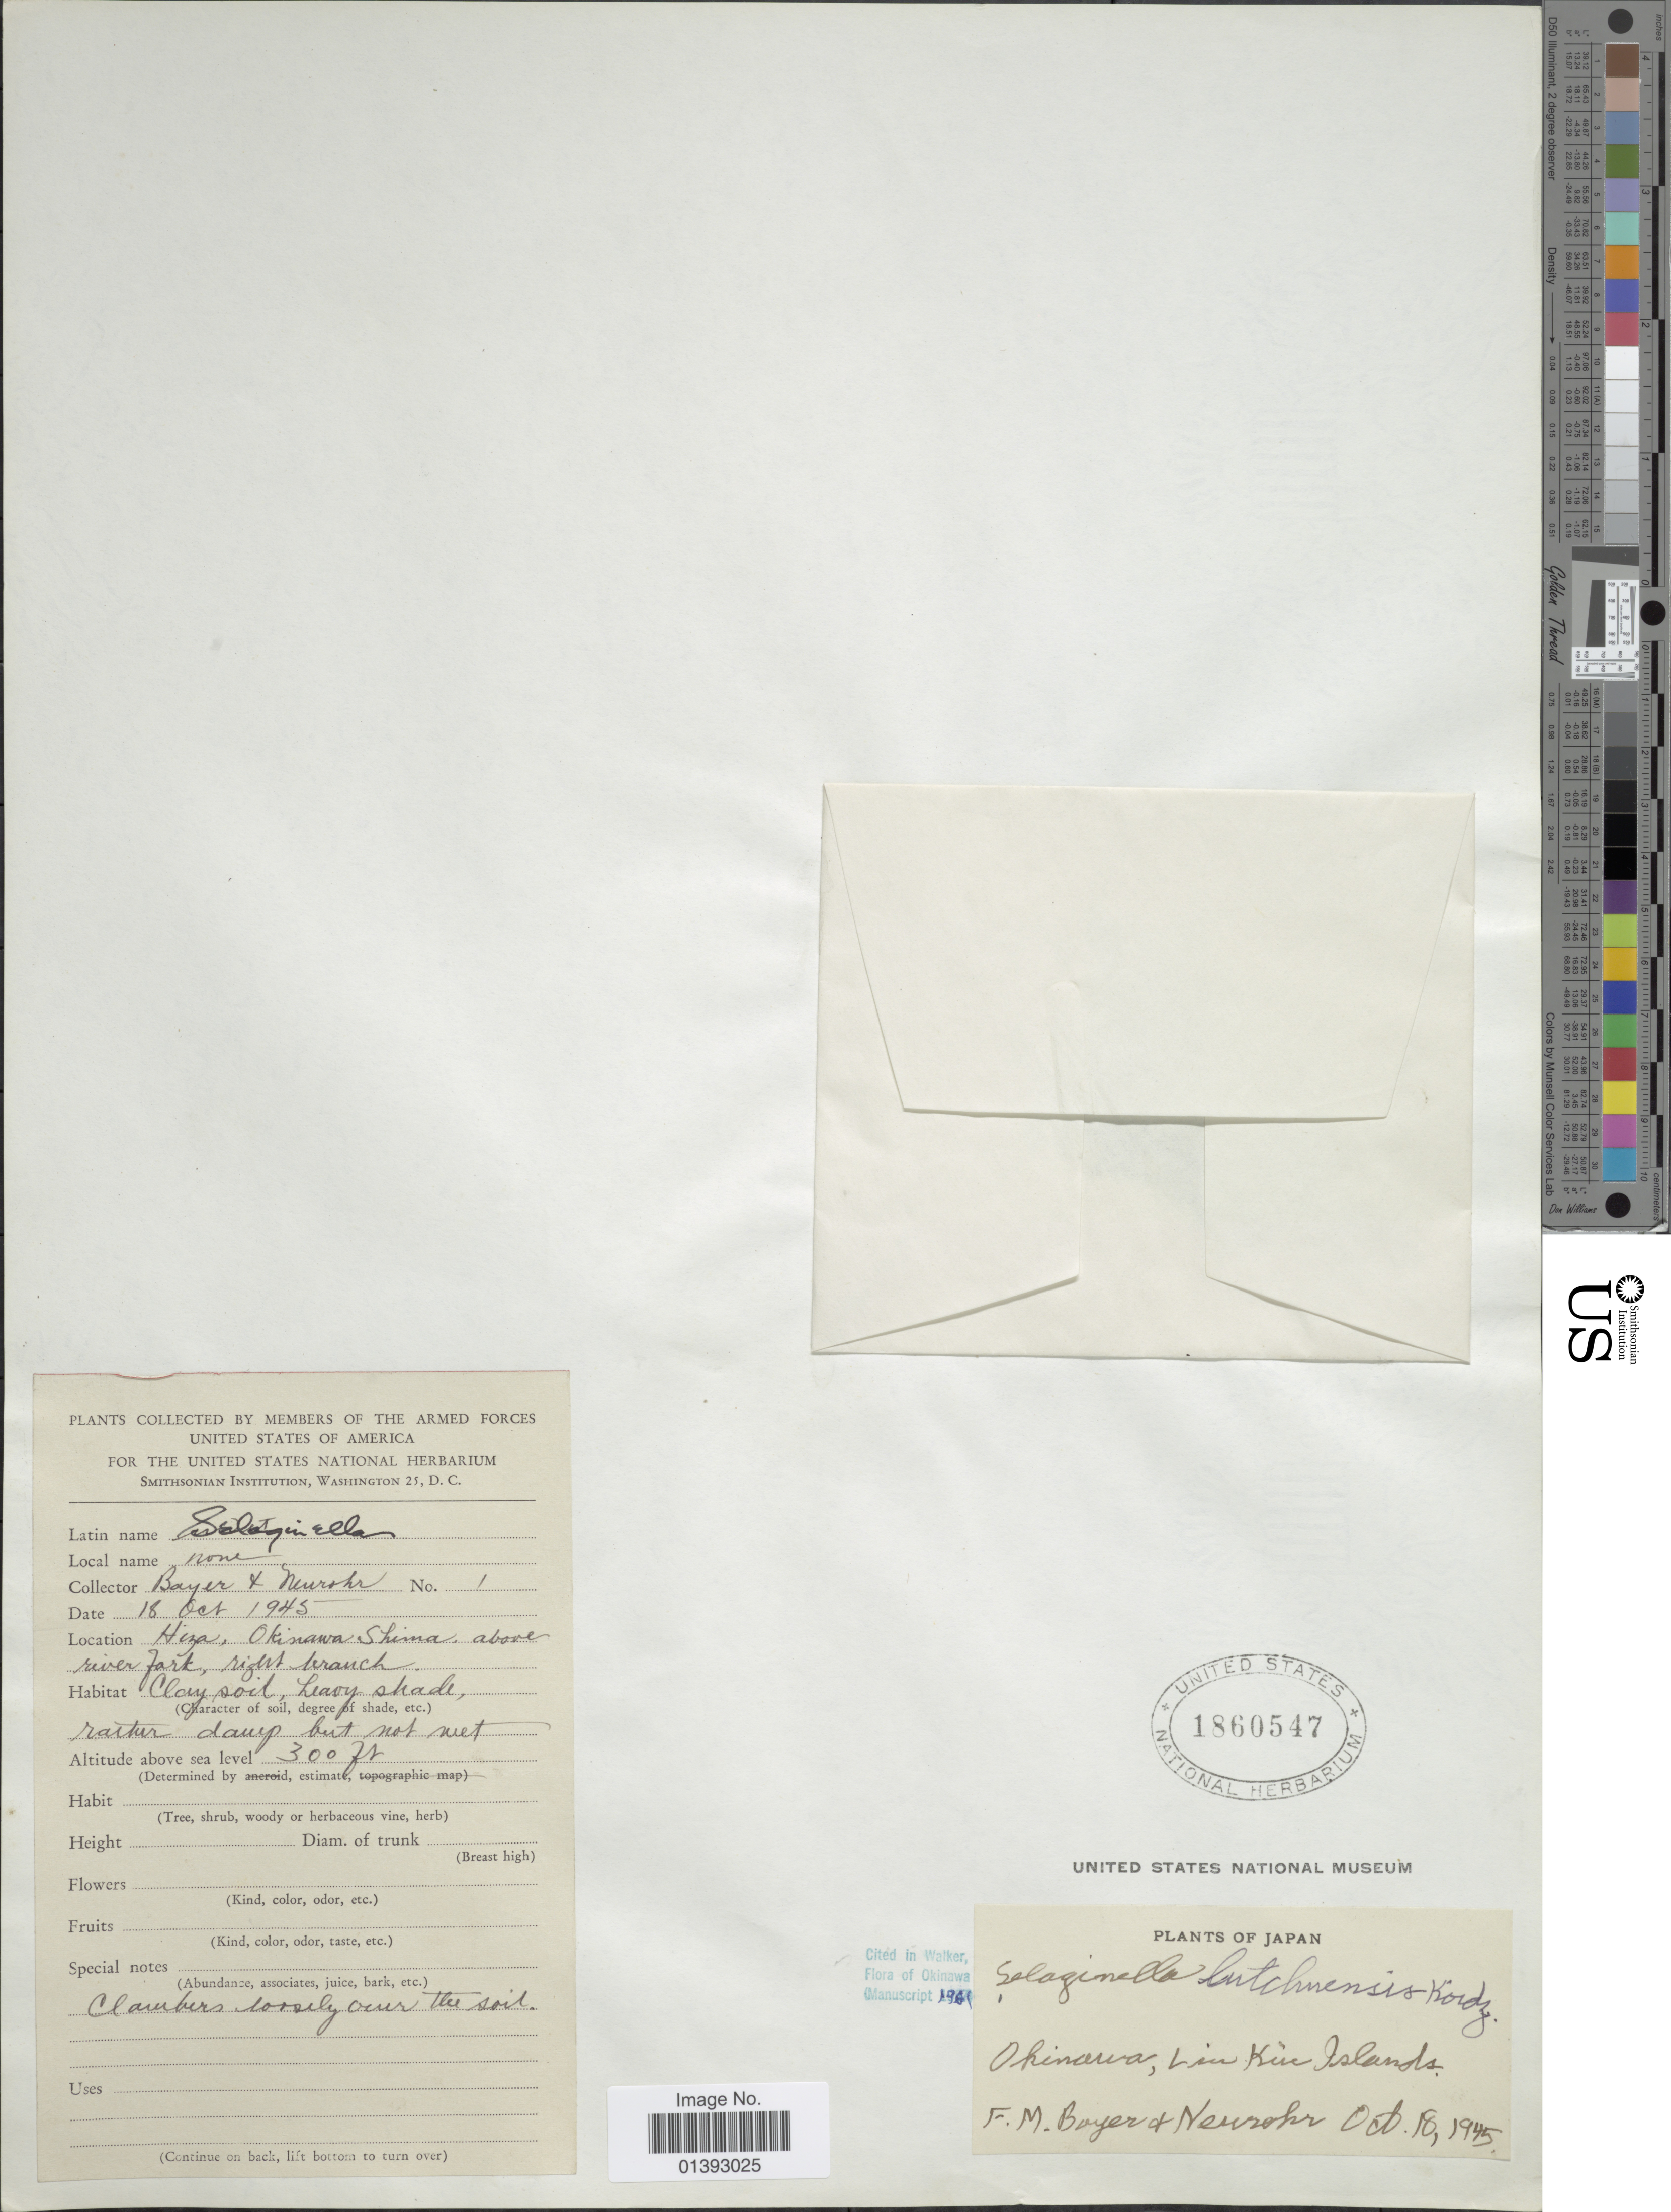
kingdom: Plantae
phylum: Tracheophyta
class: Lycopodiopsida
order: Selaginellales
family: Selaginellaceae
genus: Selaginella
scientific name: Selaginella lutchuensis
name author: Koidz.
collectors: F. Bayer & Neurohr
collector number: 1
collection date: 1945-10-18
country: Japan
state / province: Okinawa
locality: Liu Kiu Islands, Hiza, Okinawa Shima, abover river fork, right branch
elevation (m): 91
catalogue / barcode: US 1860547